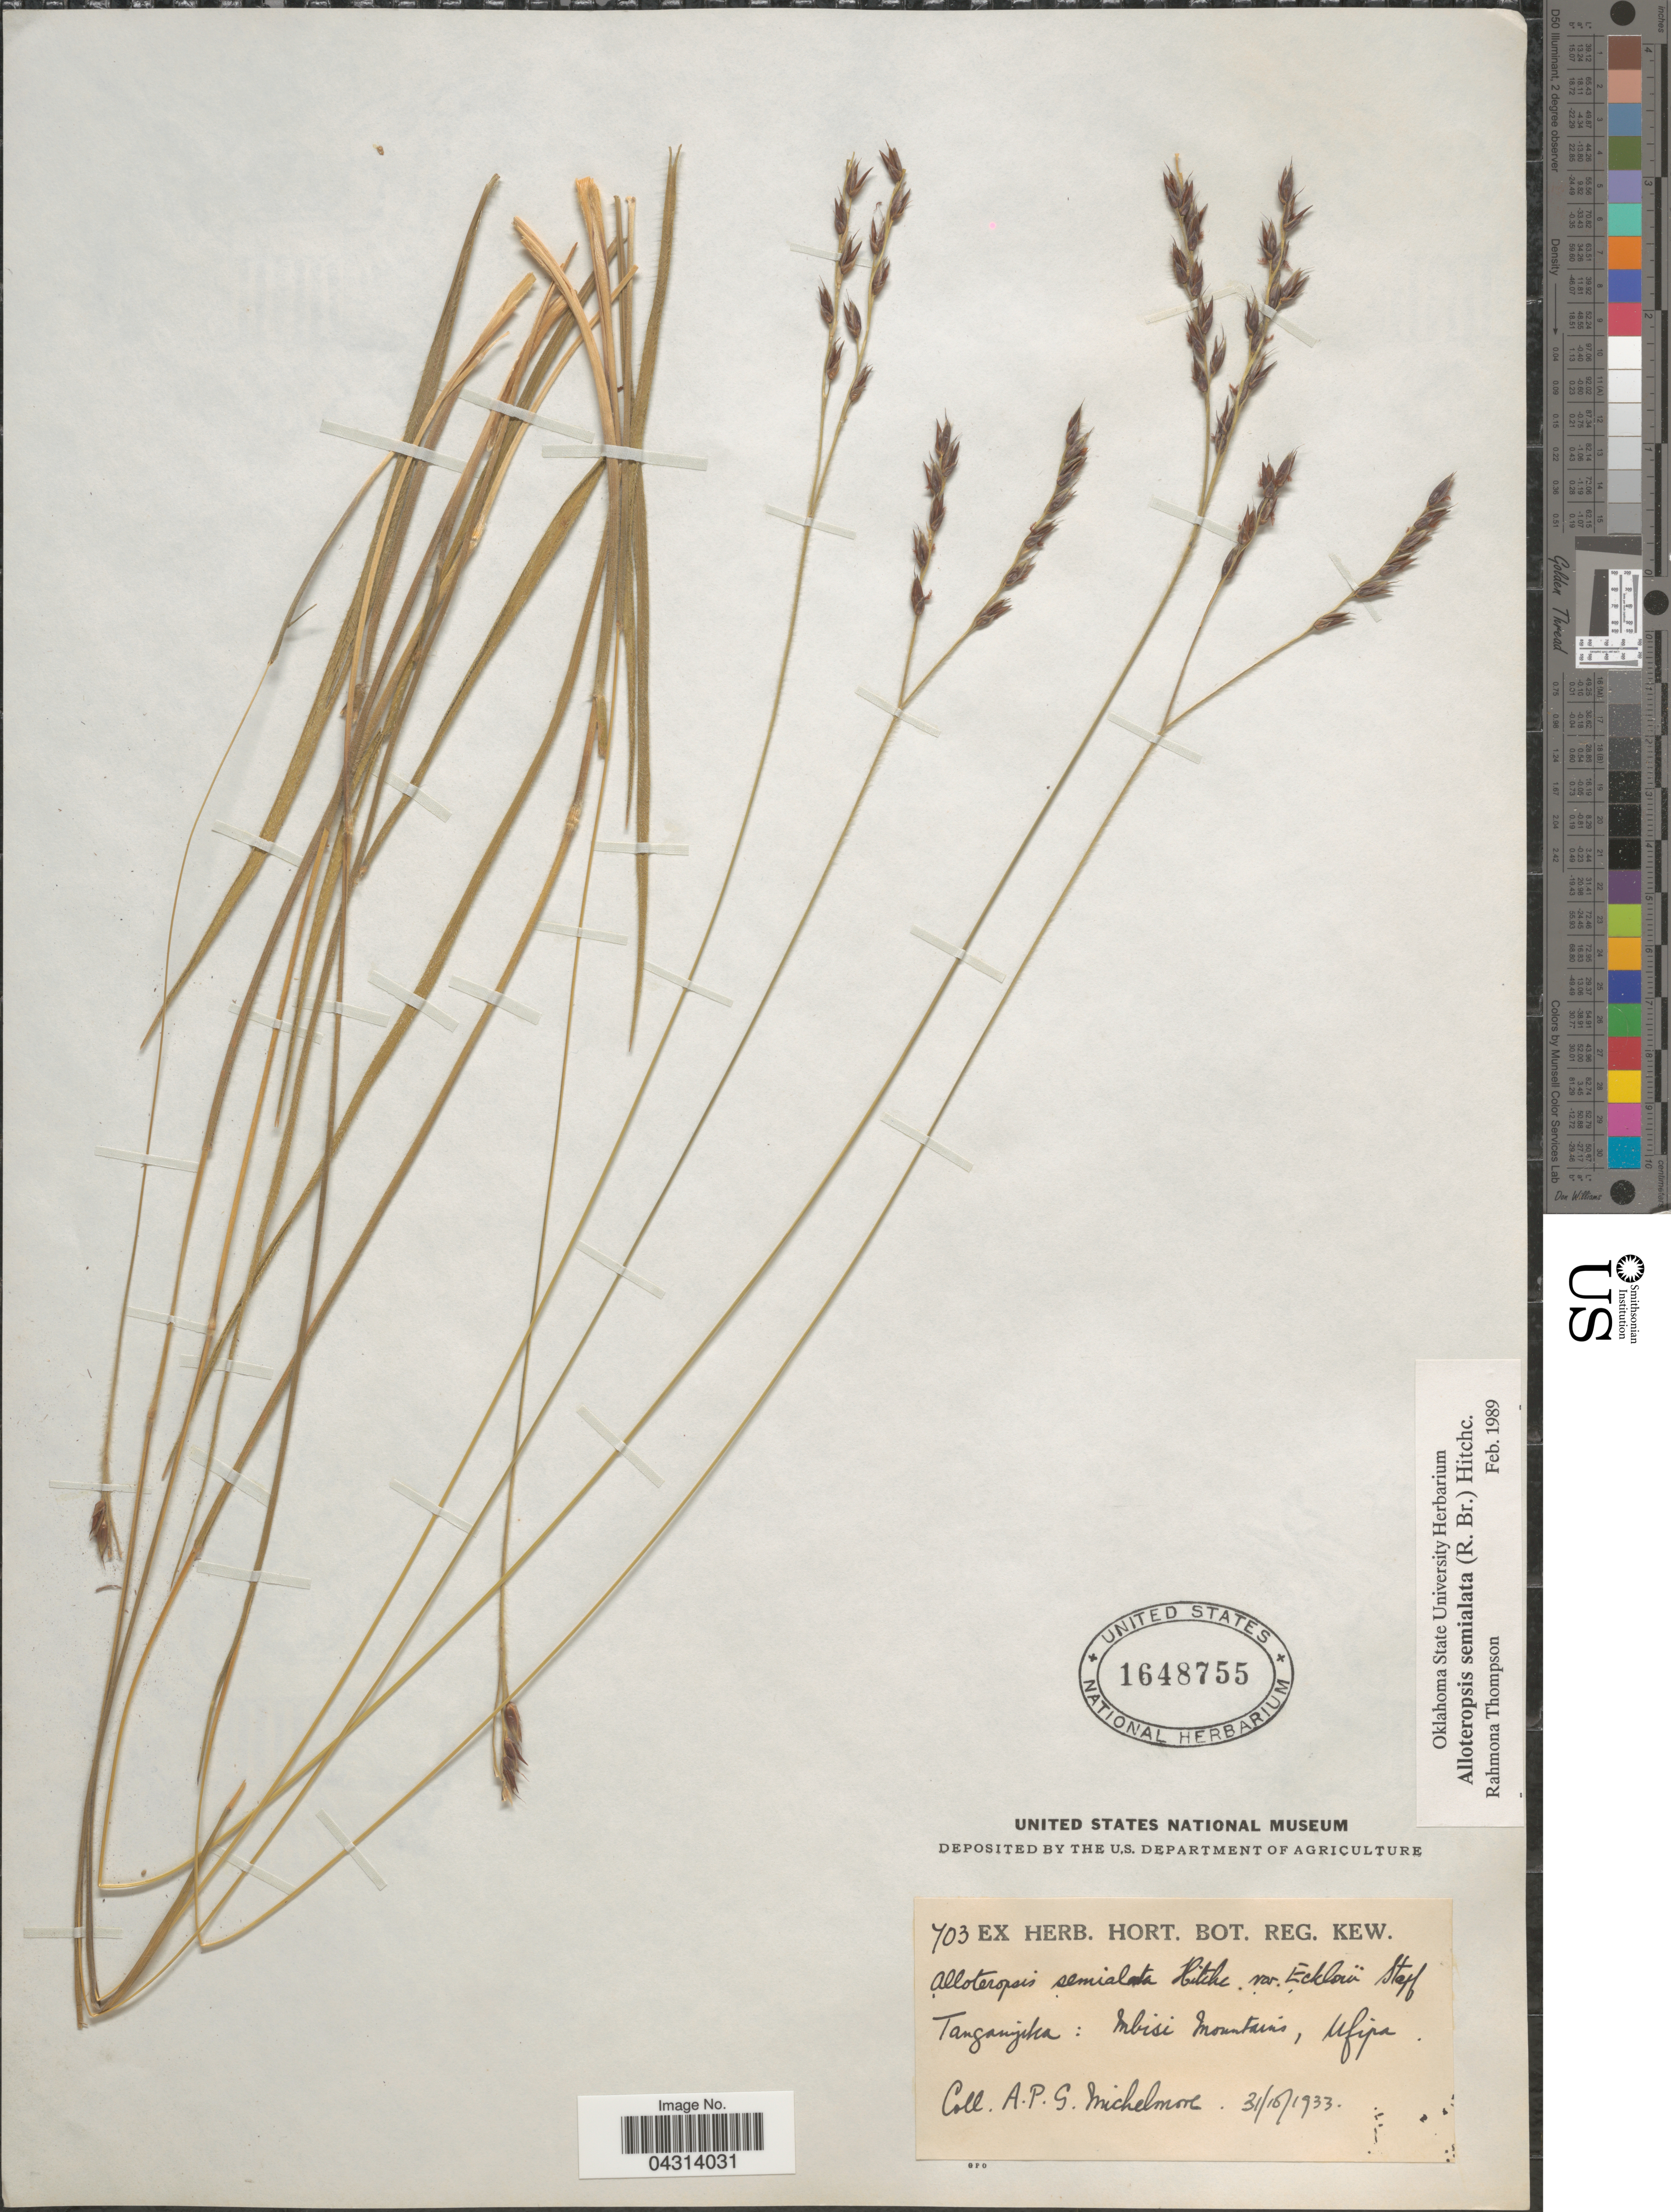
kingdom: Plantae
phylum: Tracheophyta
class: Liliopsida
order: Poales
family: Poaceae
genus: Alloteropsis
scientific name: Alloteropsis semialata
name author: (R. Br.) Hitchc.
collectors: A. Michelmore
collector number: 703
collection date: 1933-10-31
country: Tanzania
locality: Tanganyika: Mbisi Mointains, Ufipa.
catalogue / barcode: US 1648755